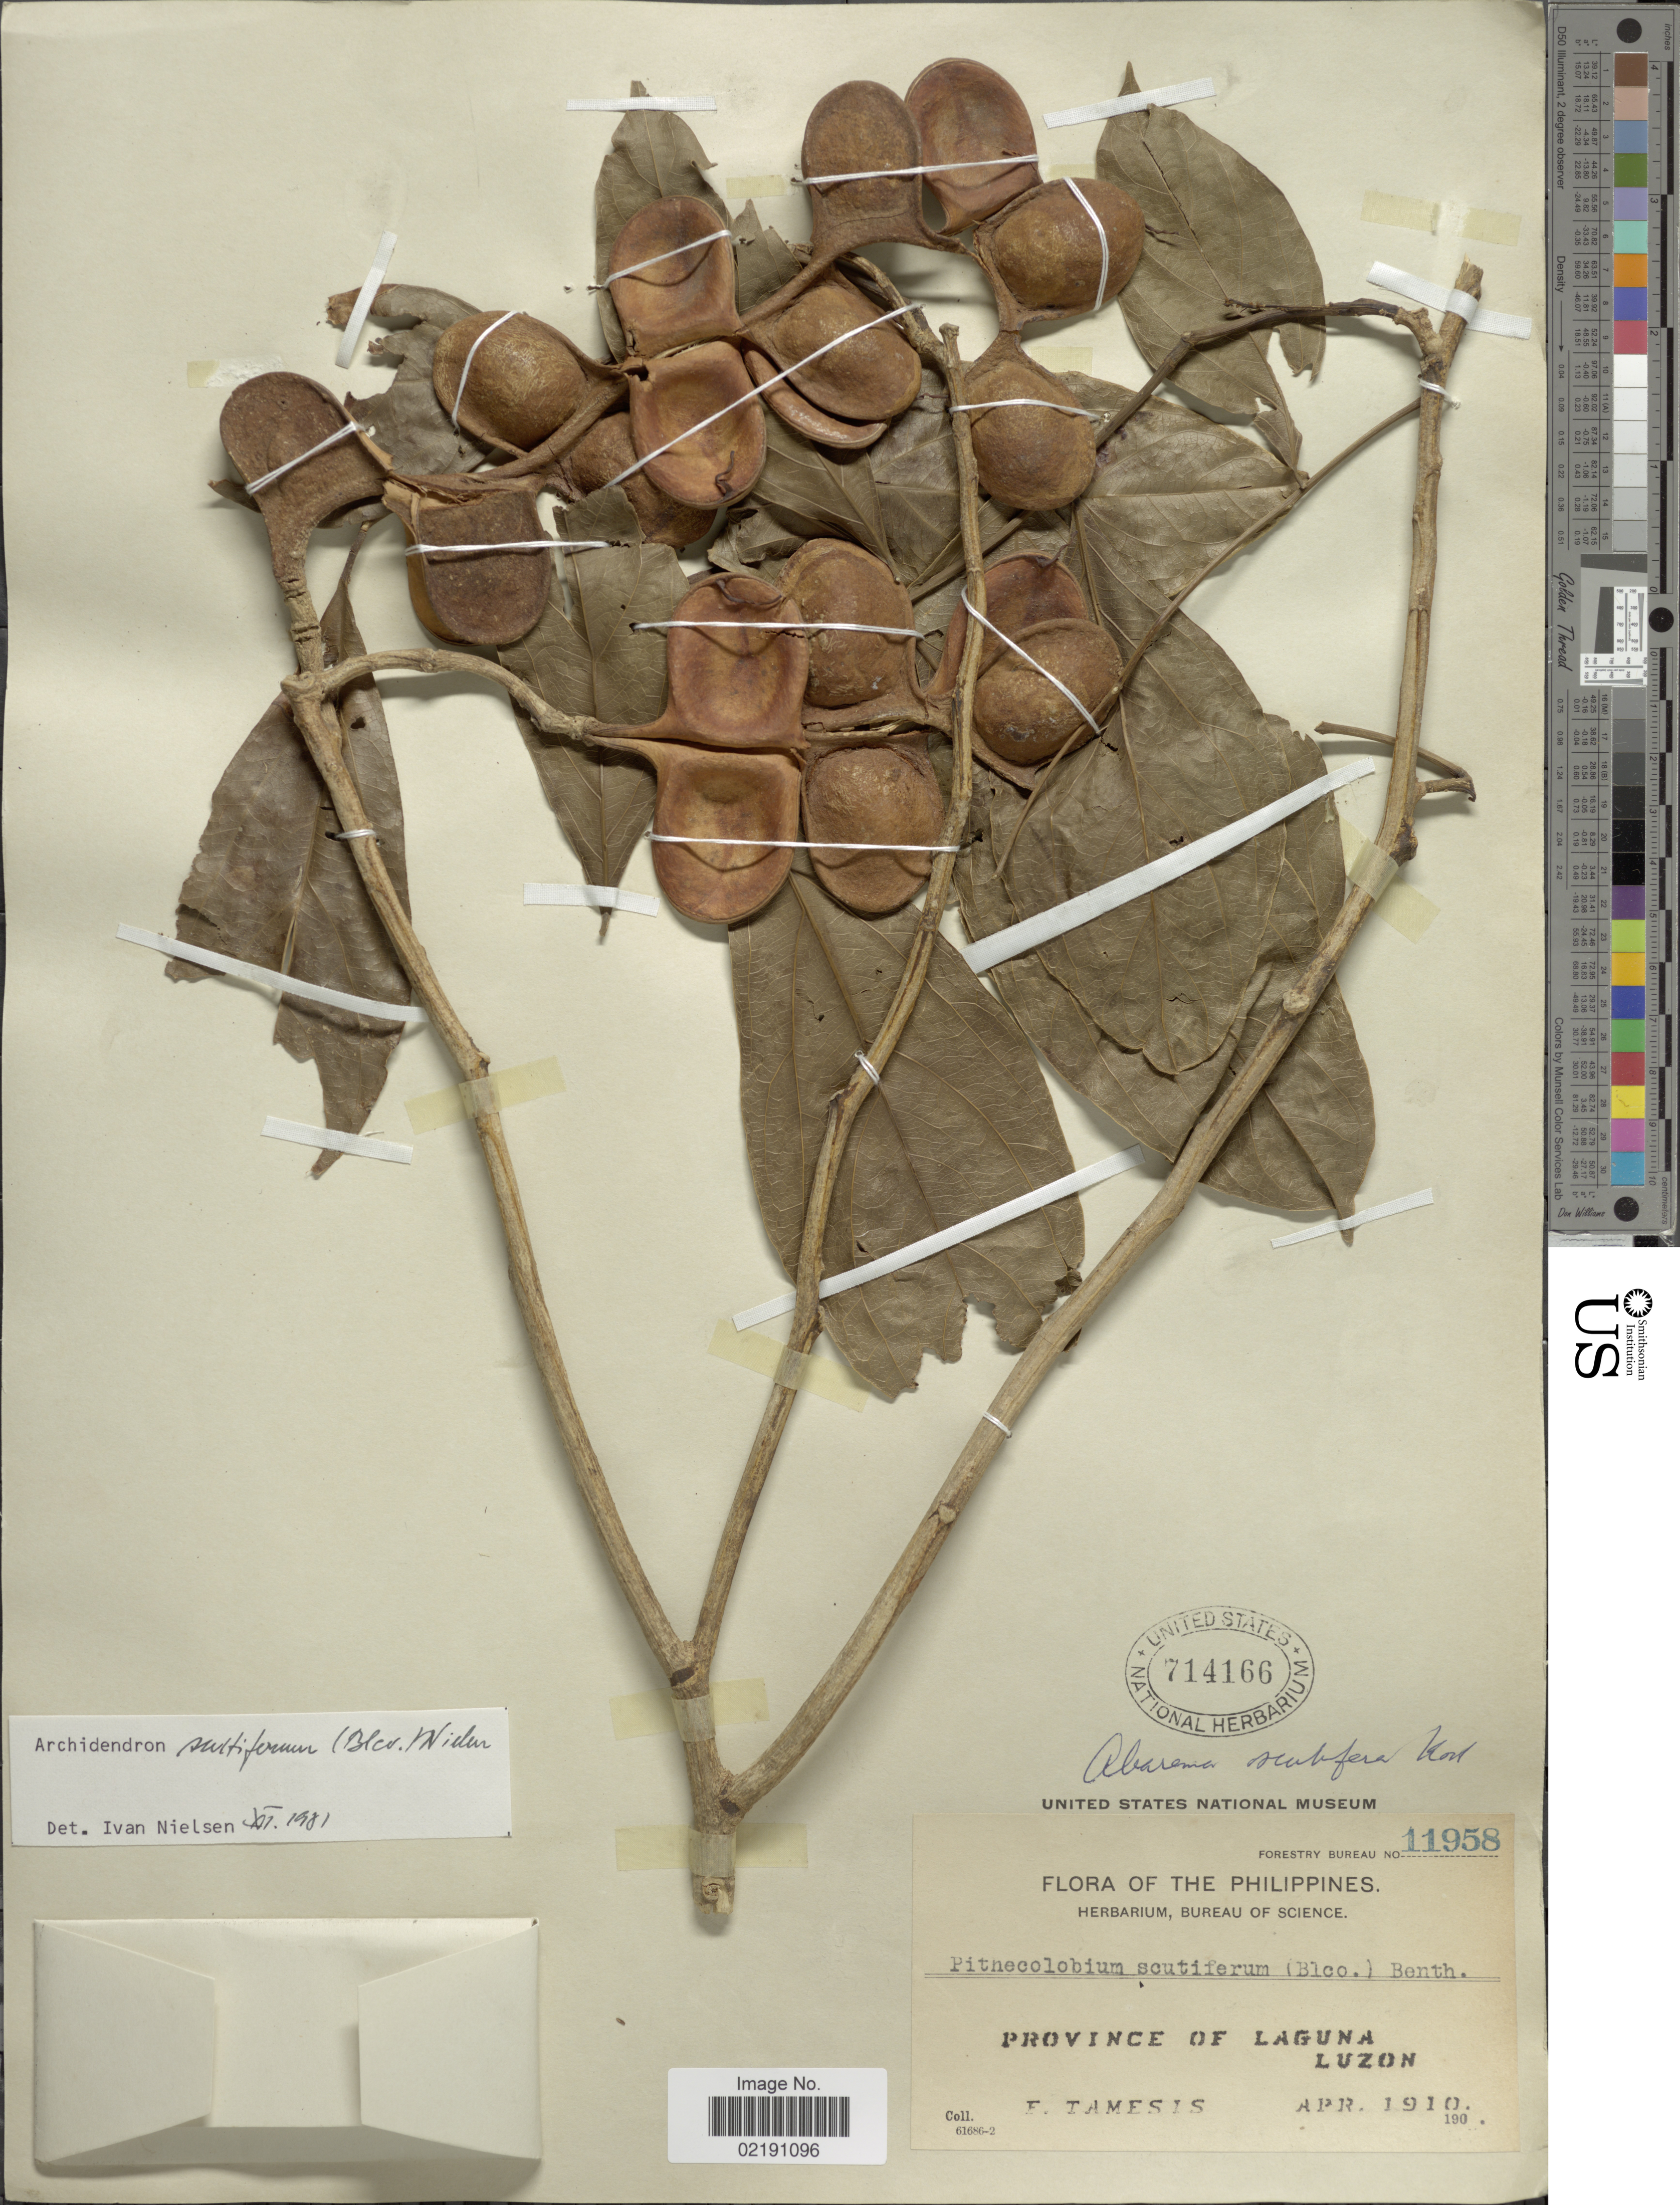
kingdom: Plantae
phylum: Tracheophyta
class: Magnoliopsida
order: Fabales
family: Fabaceae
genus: Archidendron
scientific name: Archidendron scutiferum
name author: (Blanco) I.C. Nielsen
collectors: F. Tamesis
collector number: Forestry Bureau 11958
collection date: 1910-04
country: Philippines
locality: Province of Laguna. Luzon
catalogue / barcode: US 714166